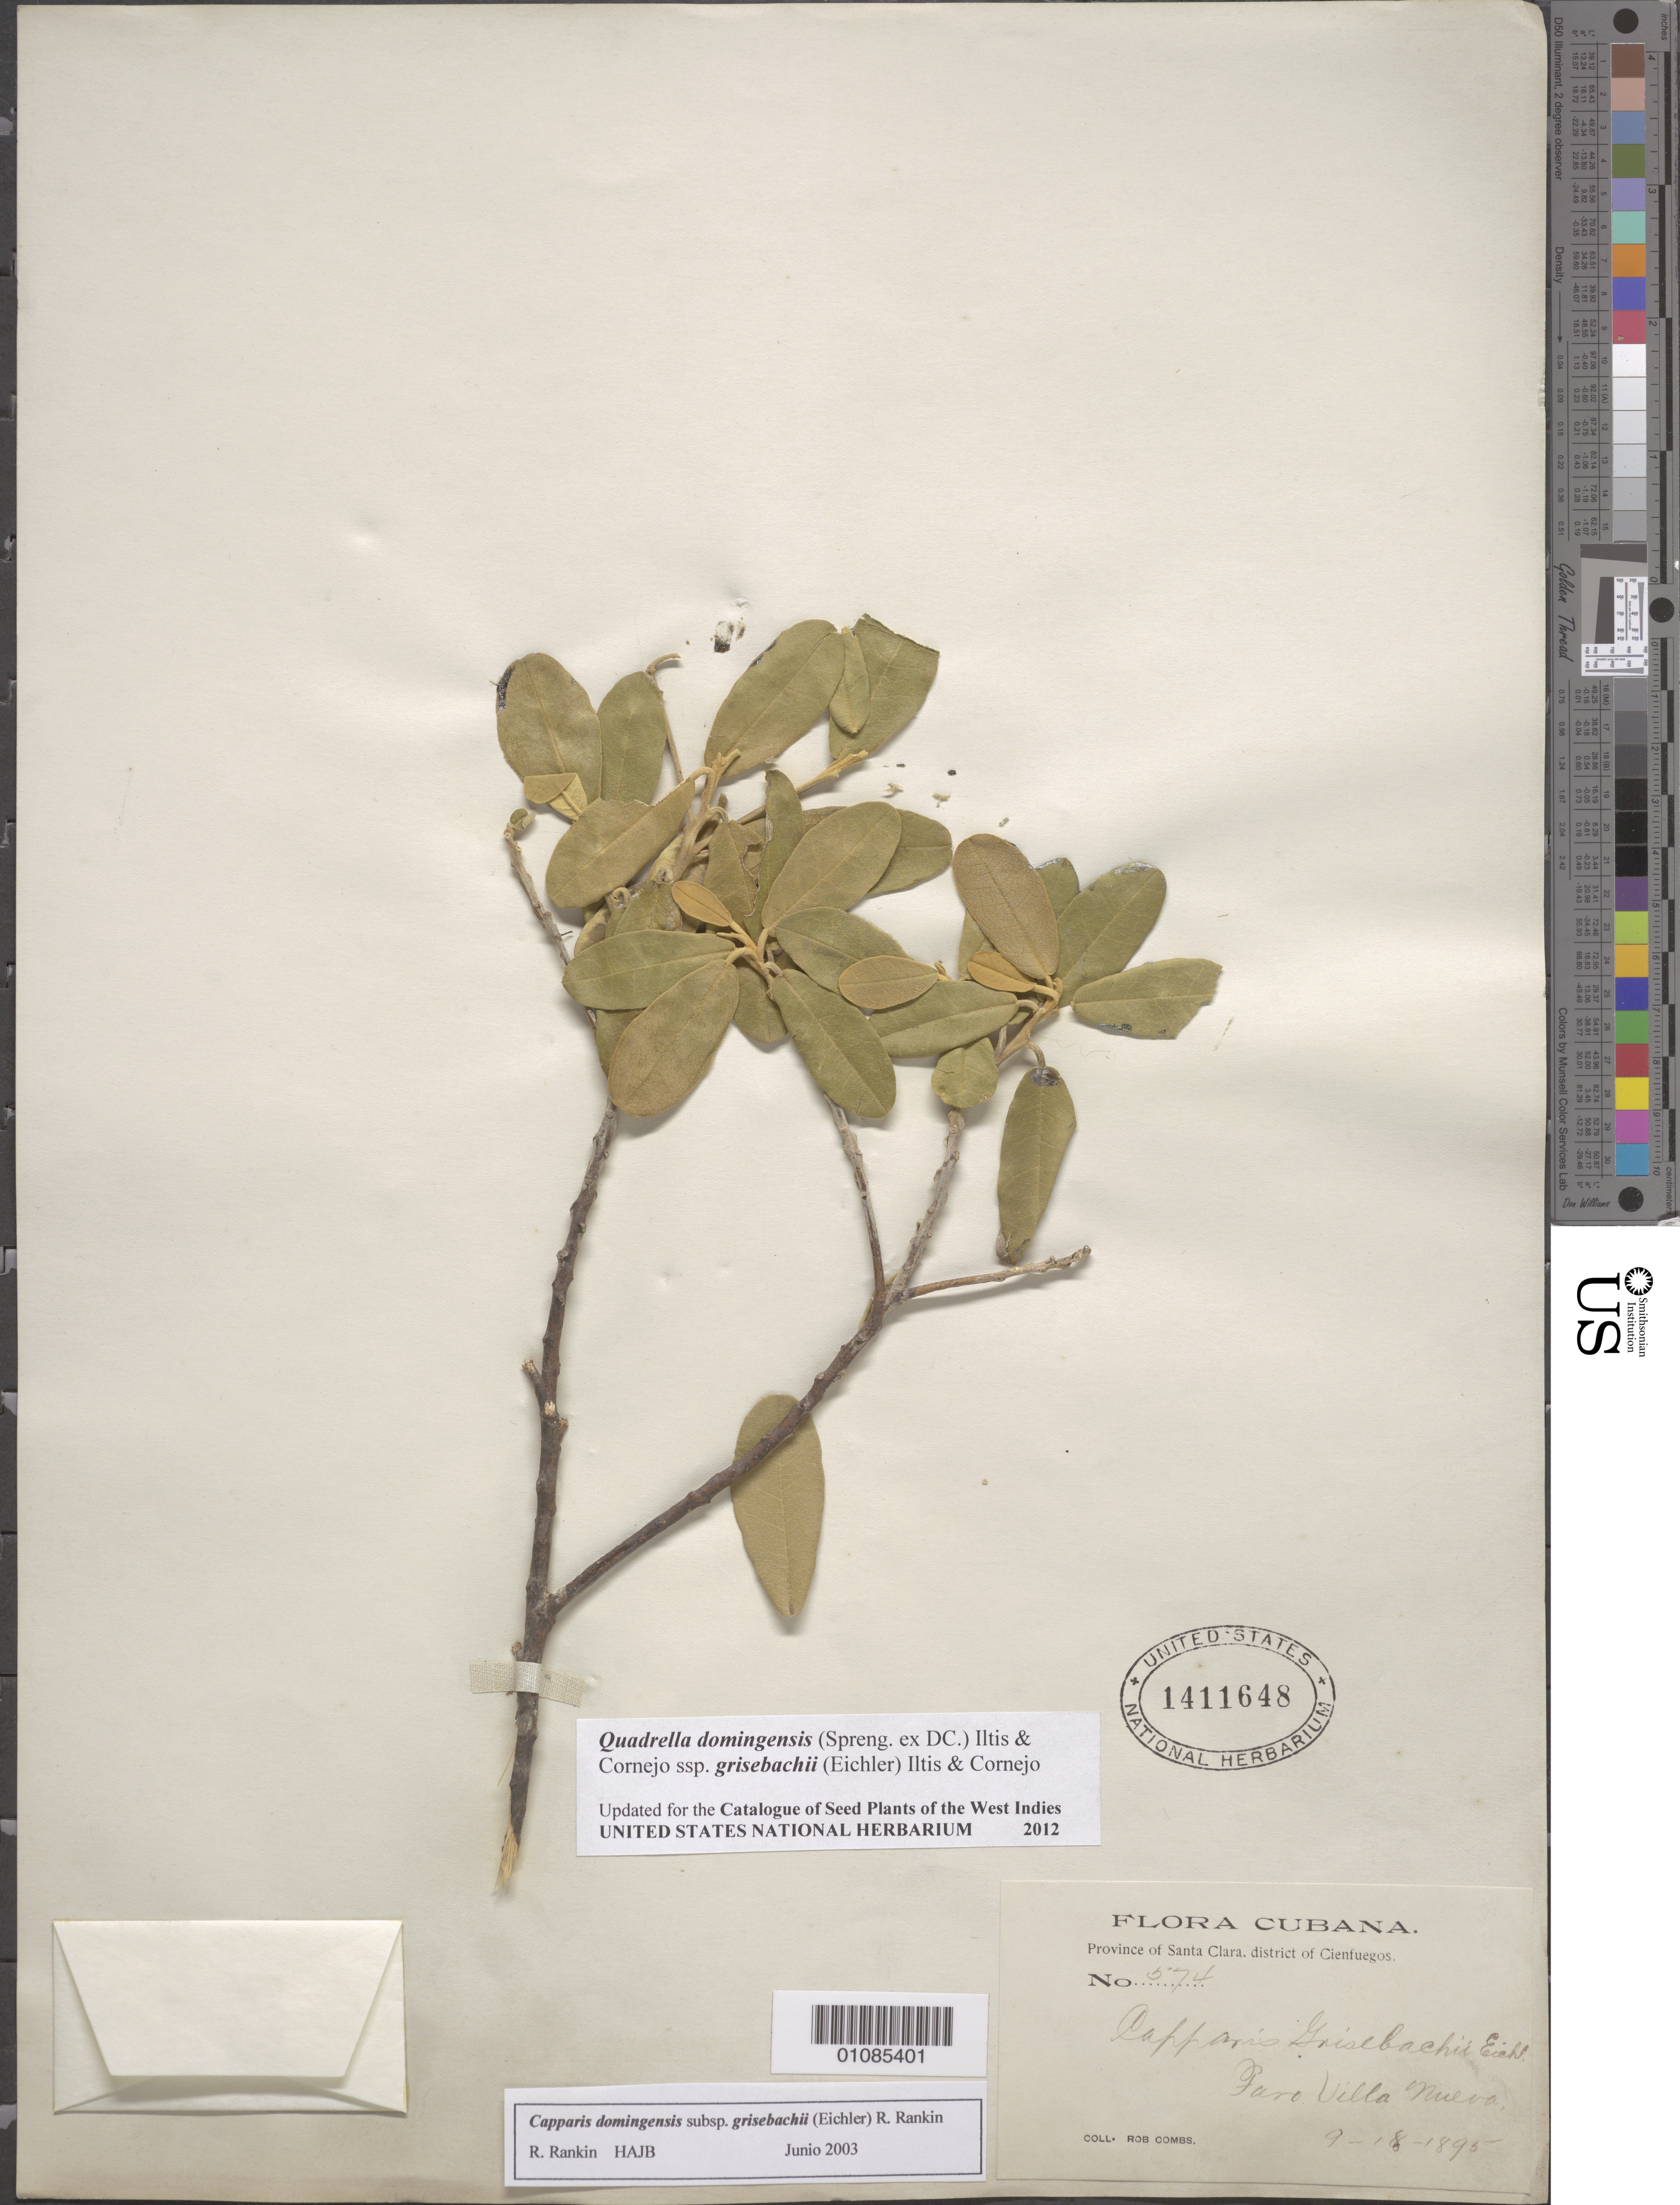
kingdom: Plantae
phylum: Tracheophyta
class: Magnoliopsida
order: Brassicales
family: Capparaceae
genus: Quadrella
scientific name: Quadrella domingensis subsp. grisebachii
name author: (Eichler) Cornejo & Iltis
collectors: R. Combs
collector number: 574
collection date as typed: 18 Sep 1895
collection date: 1895-09-18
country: Cuba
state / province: Cienfuegos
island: Cuba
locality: Province of Santa Clara, district of Cienfuegos Villa Nueva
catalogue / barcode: US 1411648